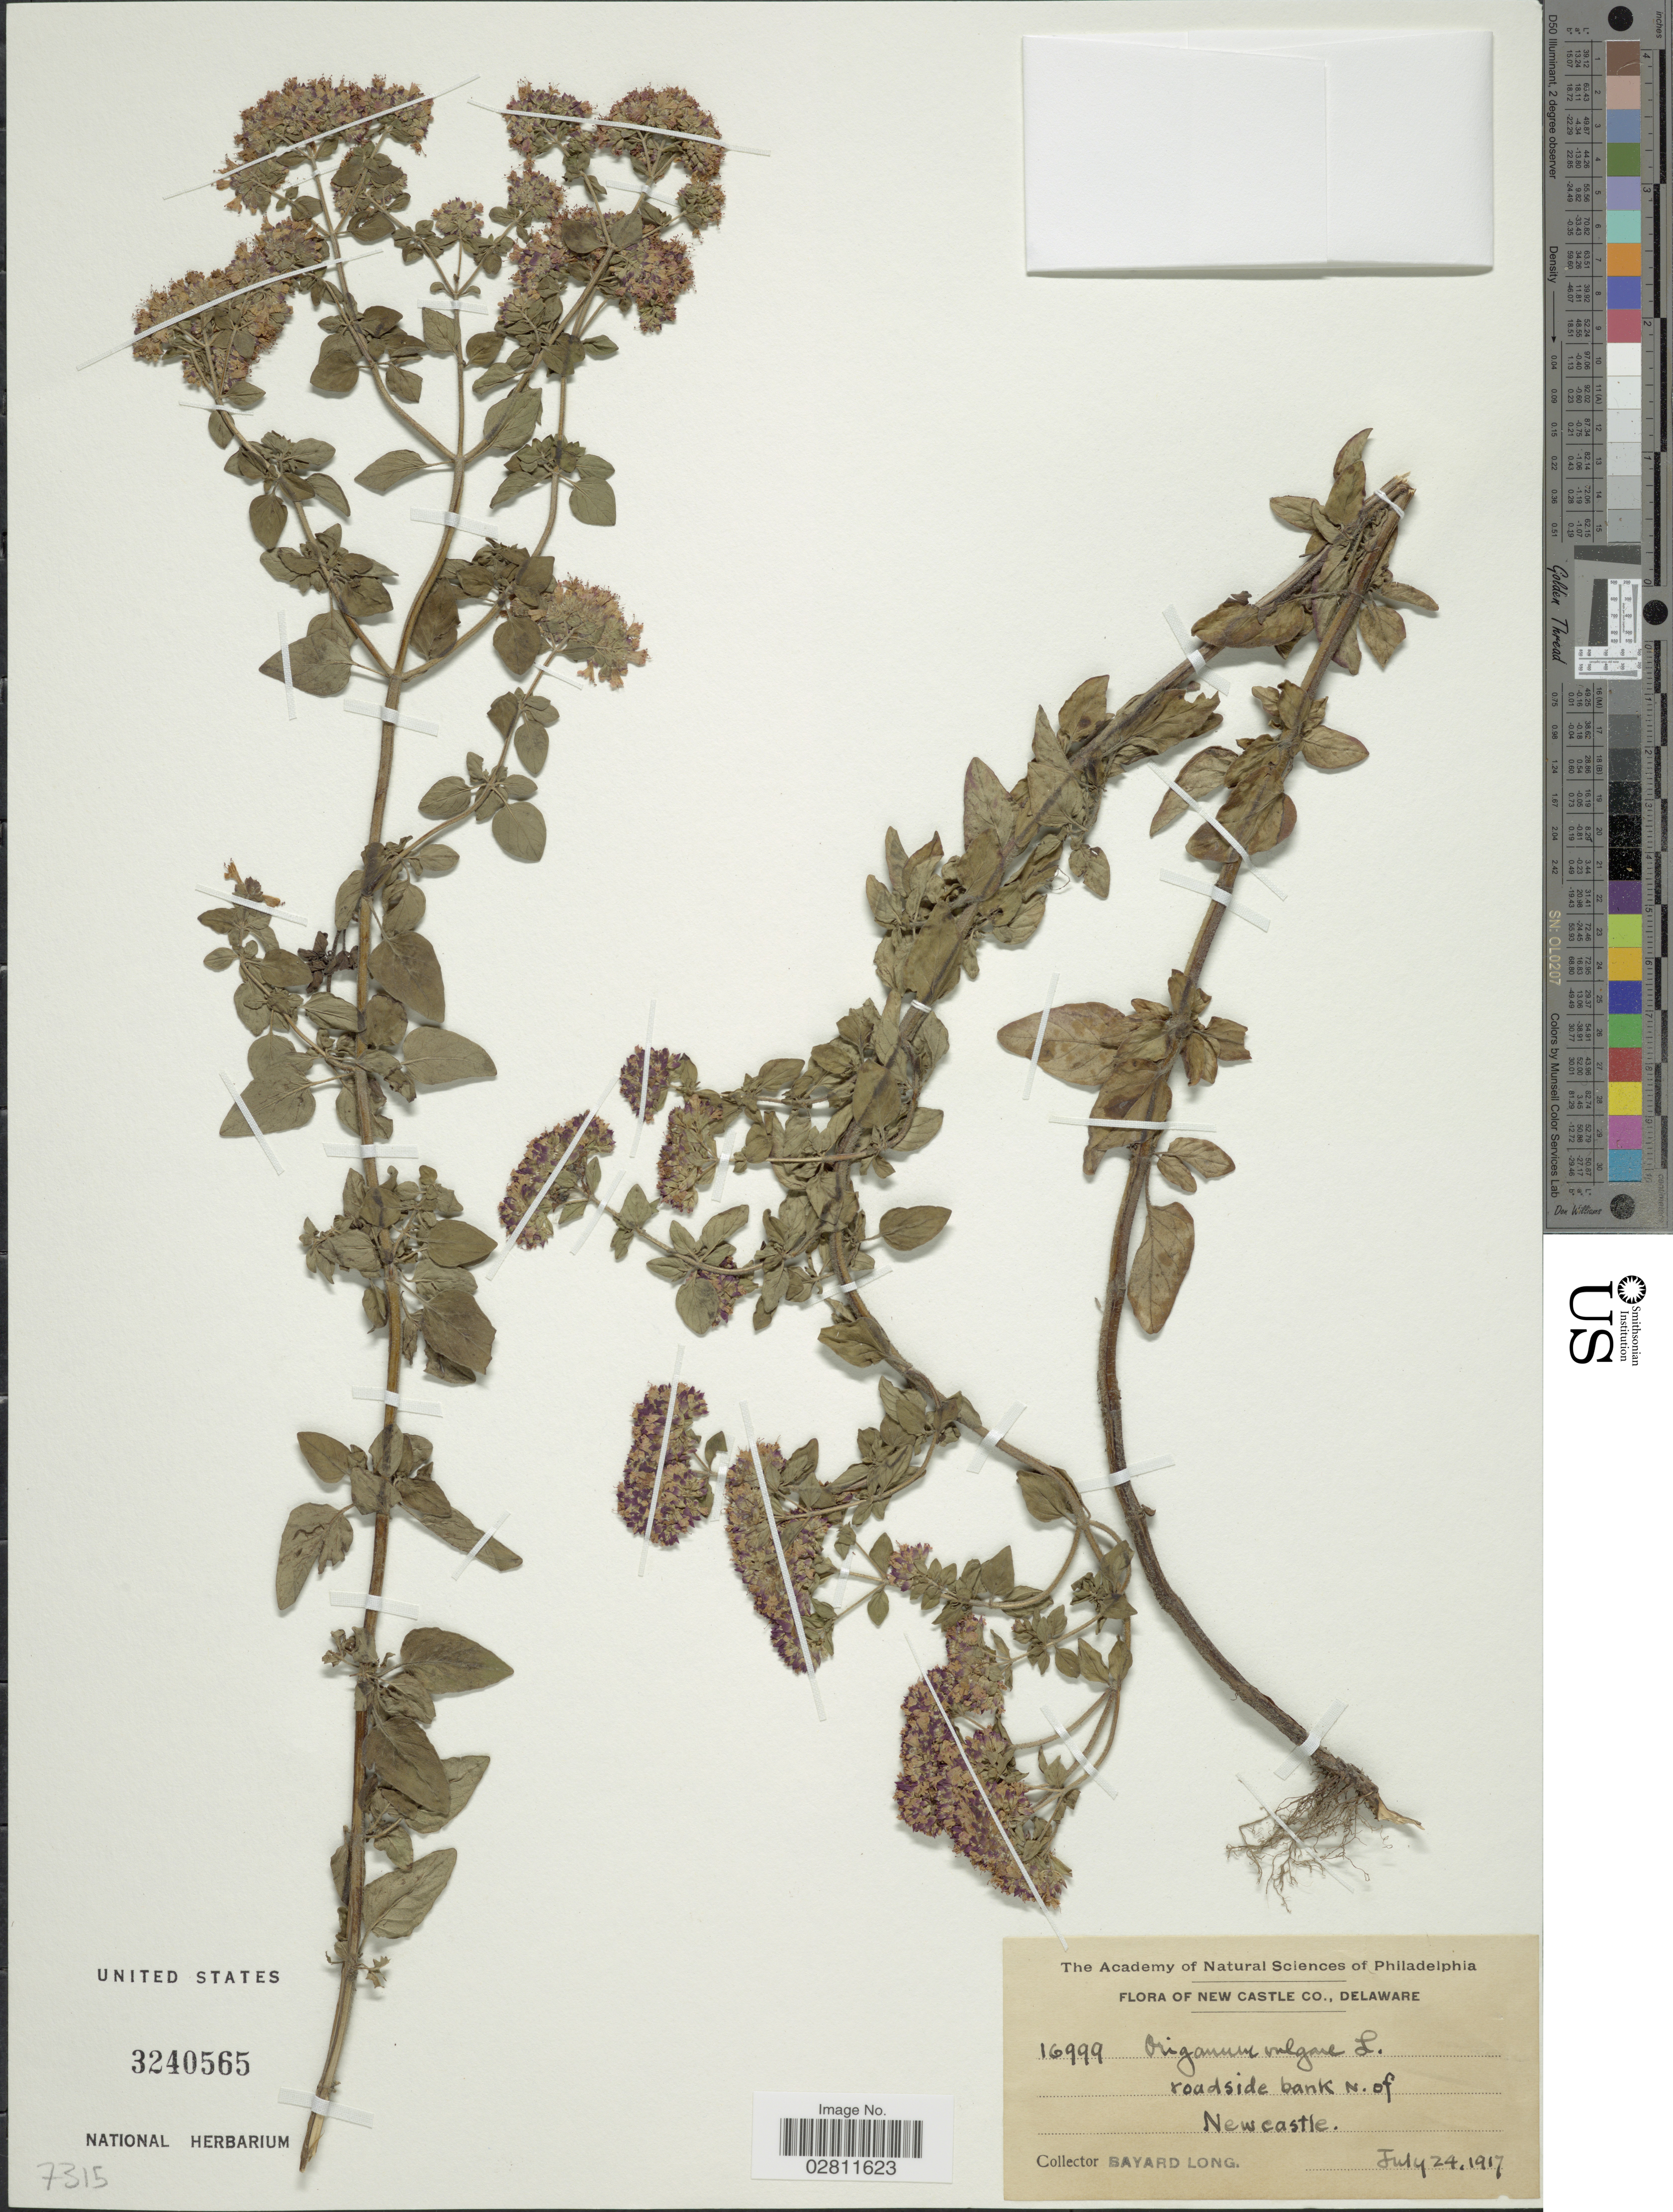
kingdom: Plantae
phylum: Tracheophyta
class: Magnoliopsida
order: Lamiales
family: Lamiaceae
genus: Origanum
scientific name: Origanum vulgare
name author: L.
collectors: B. H. Long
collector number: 16999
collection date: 1917-07-24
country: United States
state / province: Delaware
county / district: New Castle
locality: New Castle Co., roadside bank N. of New Castle.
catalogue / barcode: US 3240565